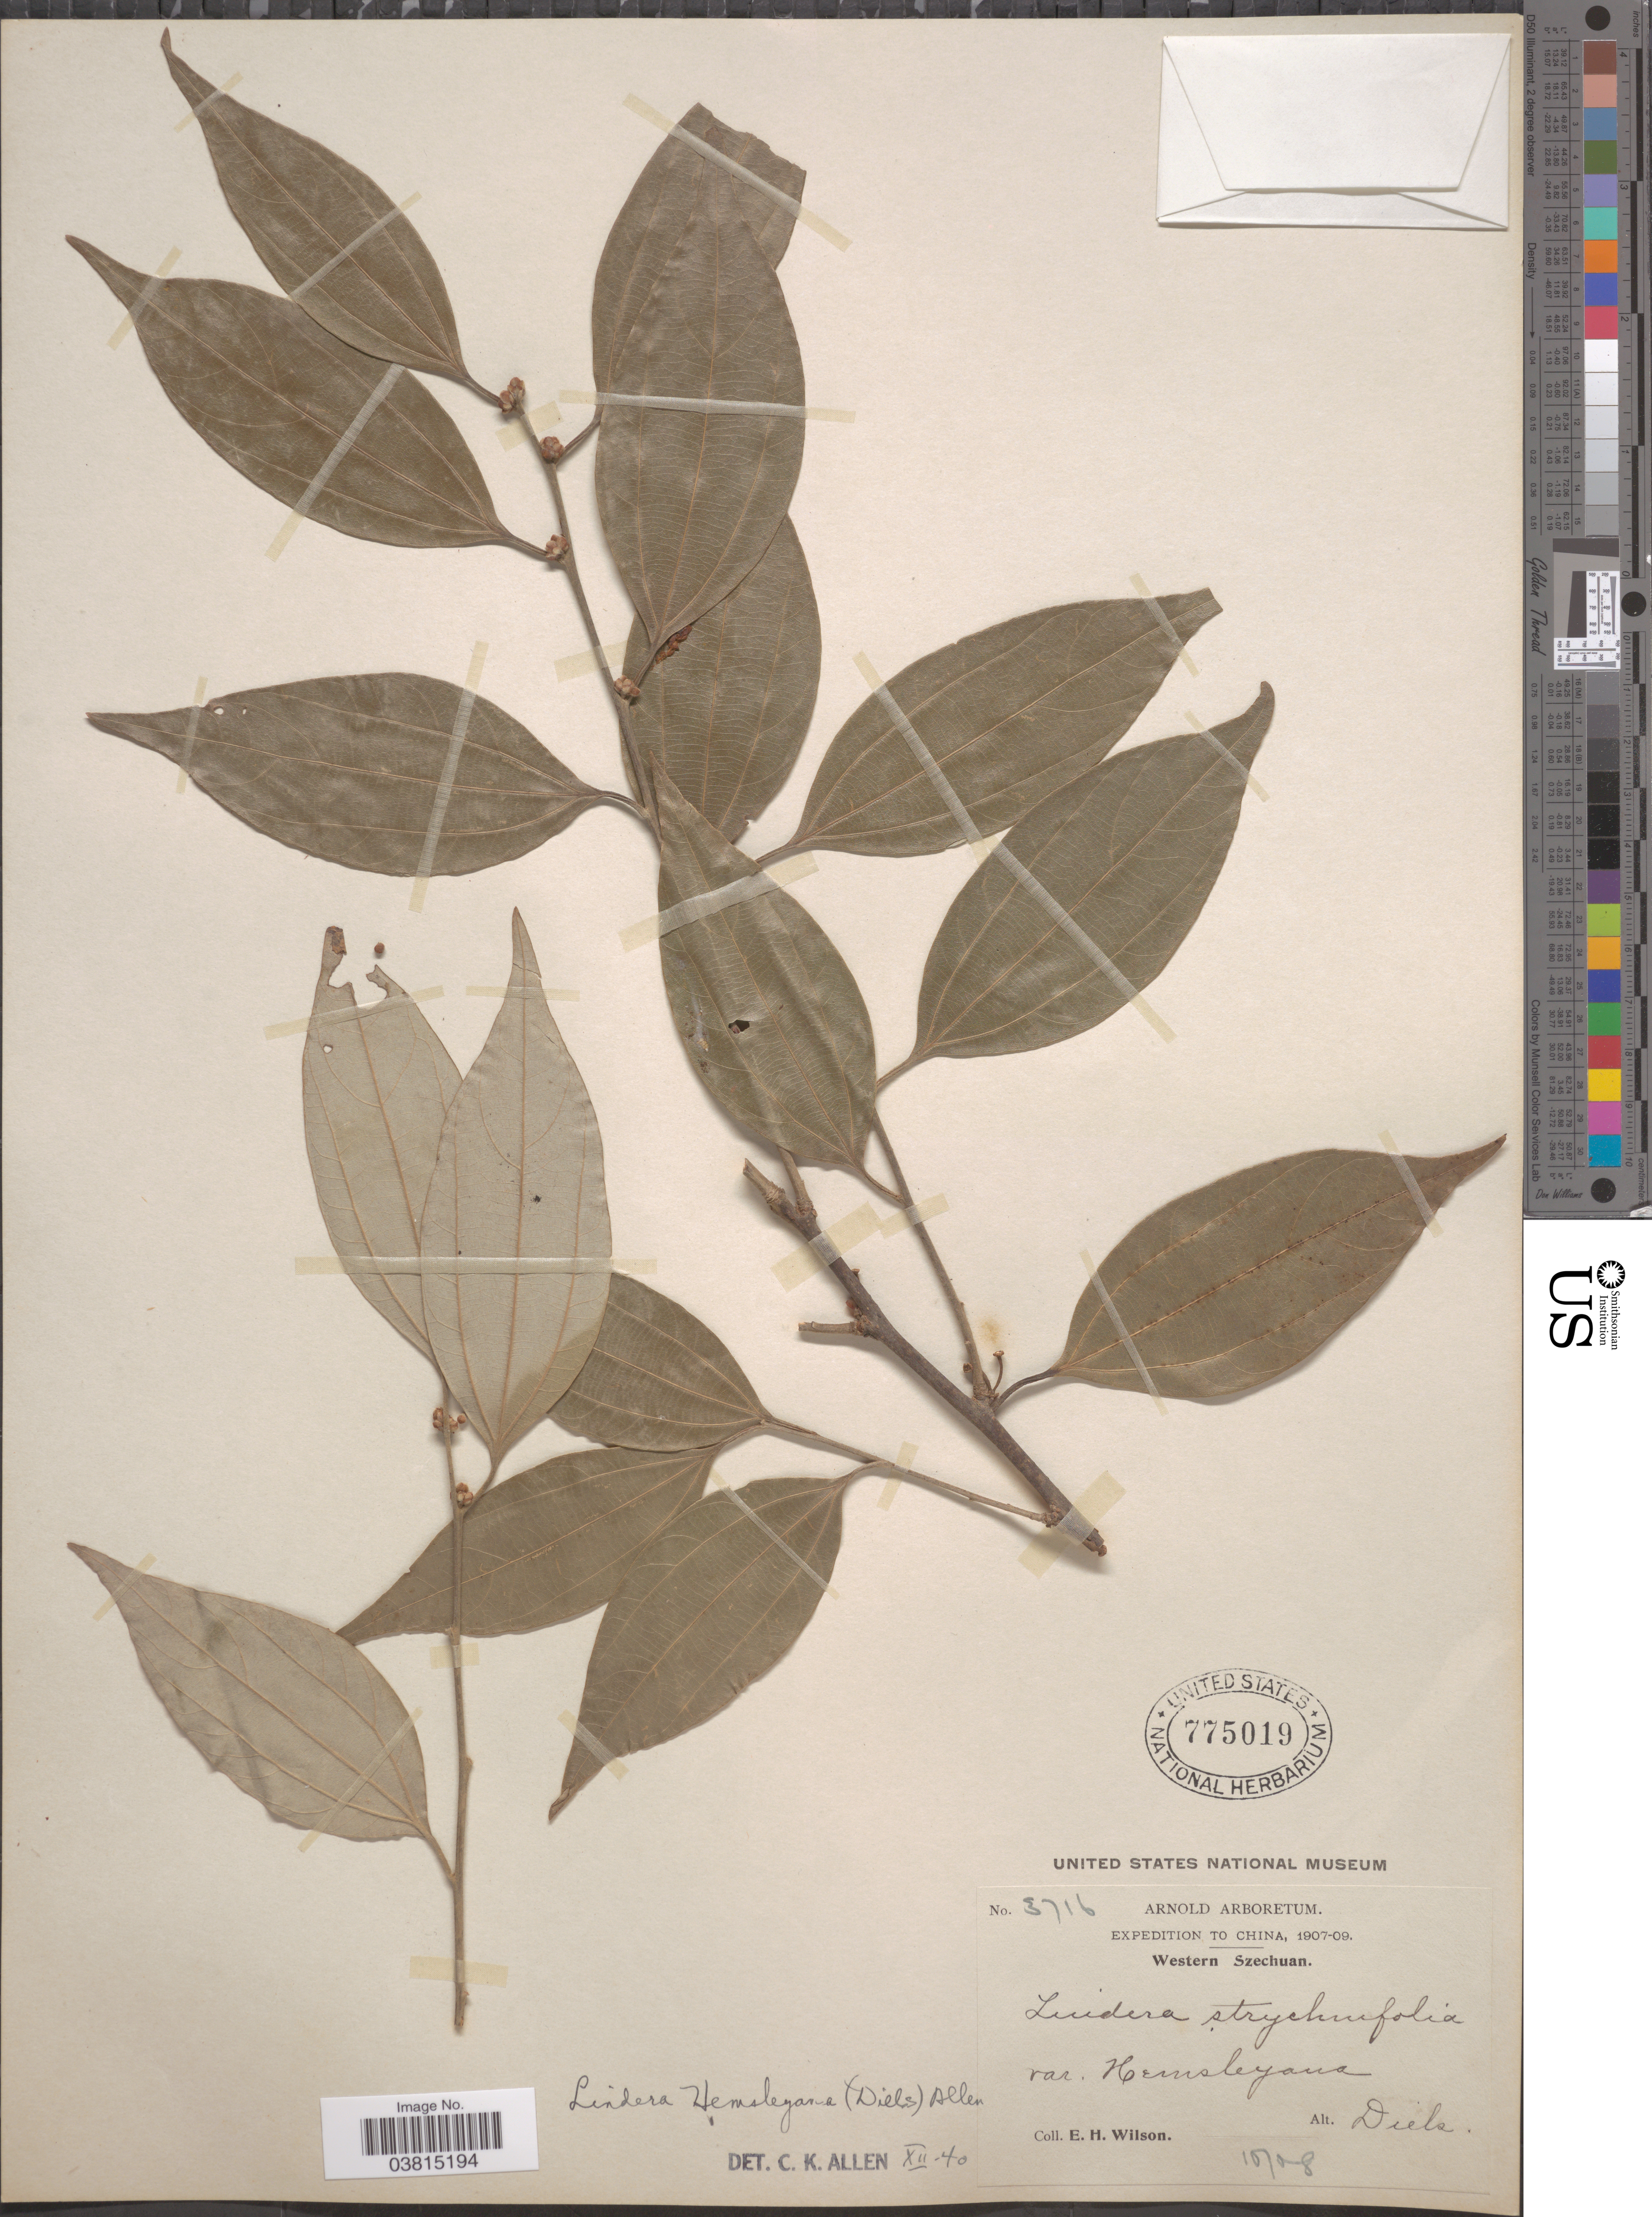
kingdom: Plantae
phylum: Tracheophyta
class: Magnoliopsida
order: Laurales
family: Lauraceae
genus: Lindera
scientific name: Lindera hemsleyana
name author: (Diels) C.K. Allen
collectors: E. Wilson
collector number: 3716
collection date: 1908-10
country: China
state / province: Sichuan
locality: Western Szechuan.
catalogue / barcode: US 775019